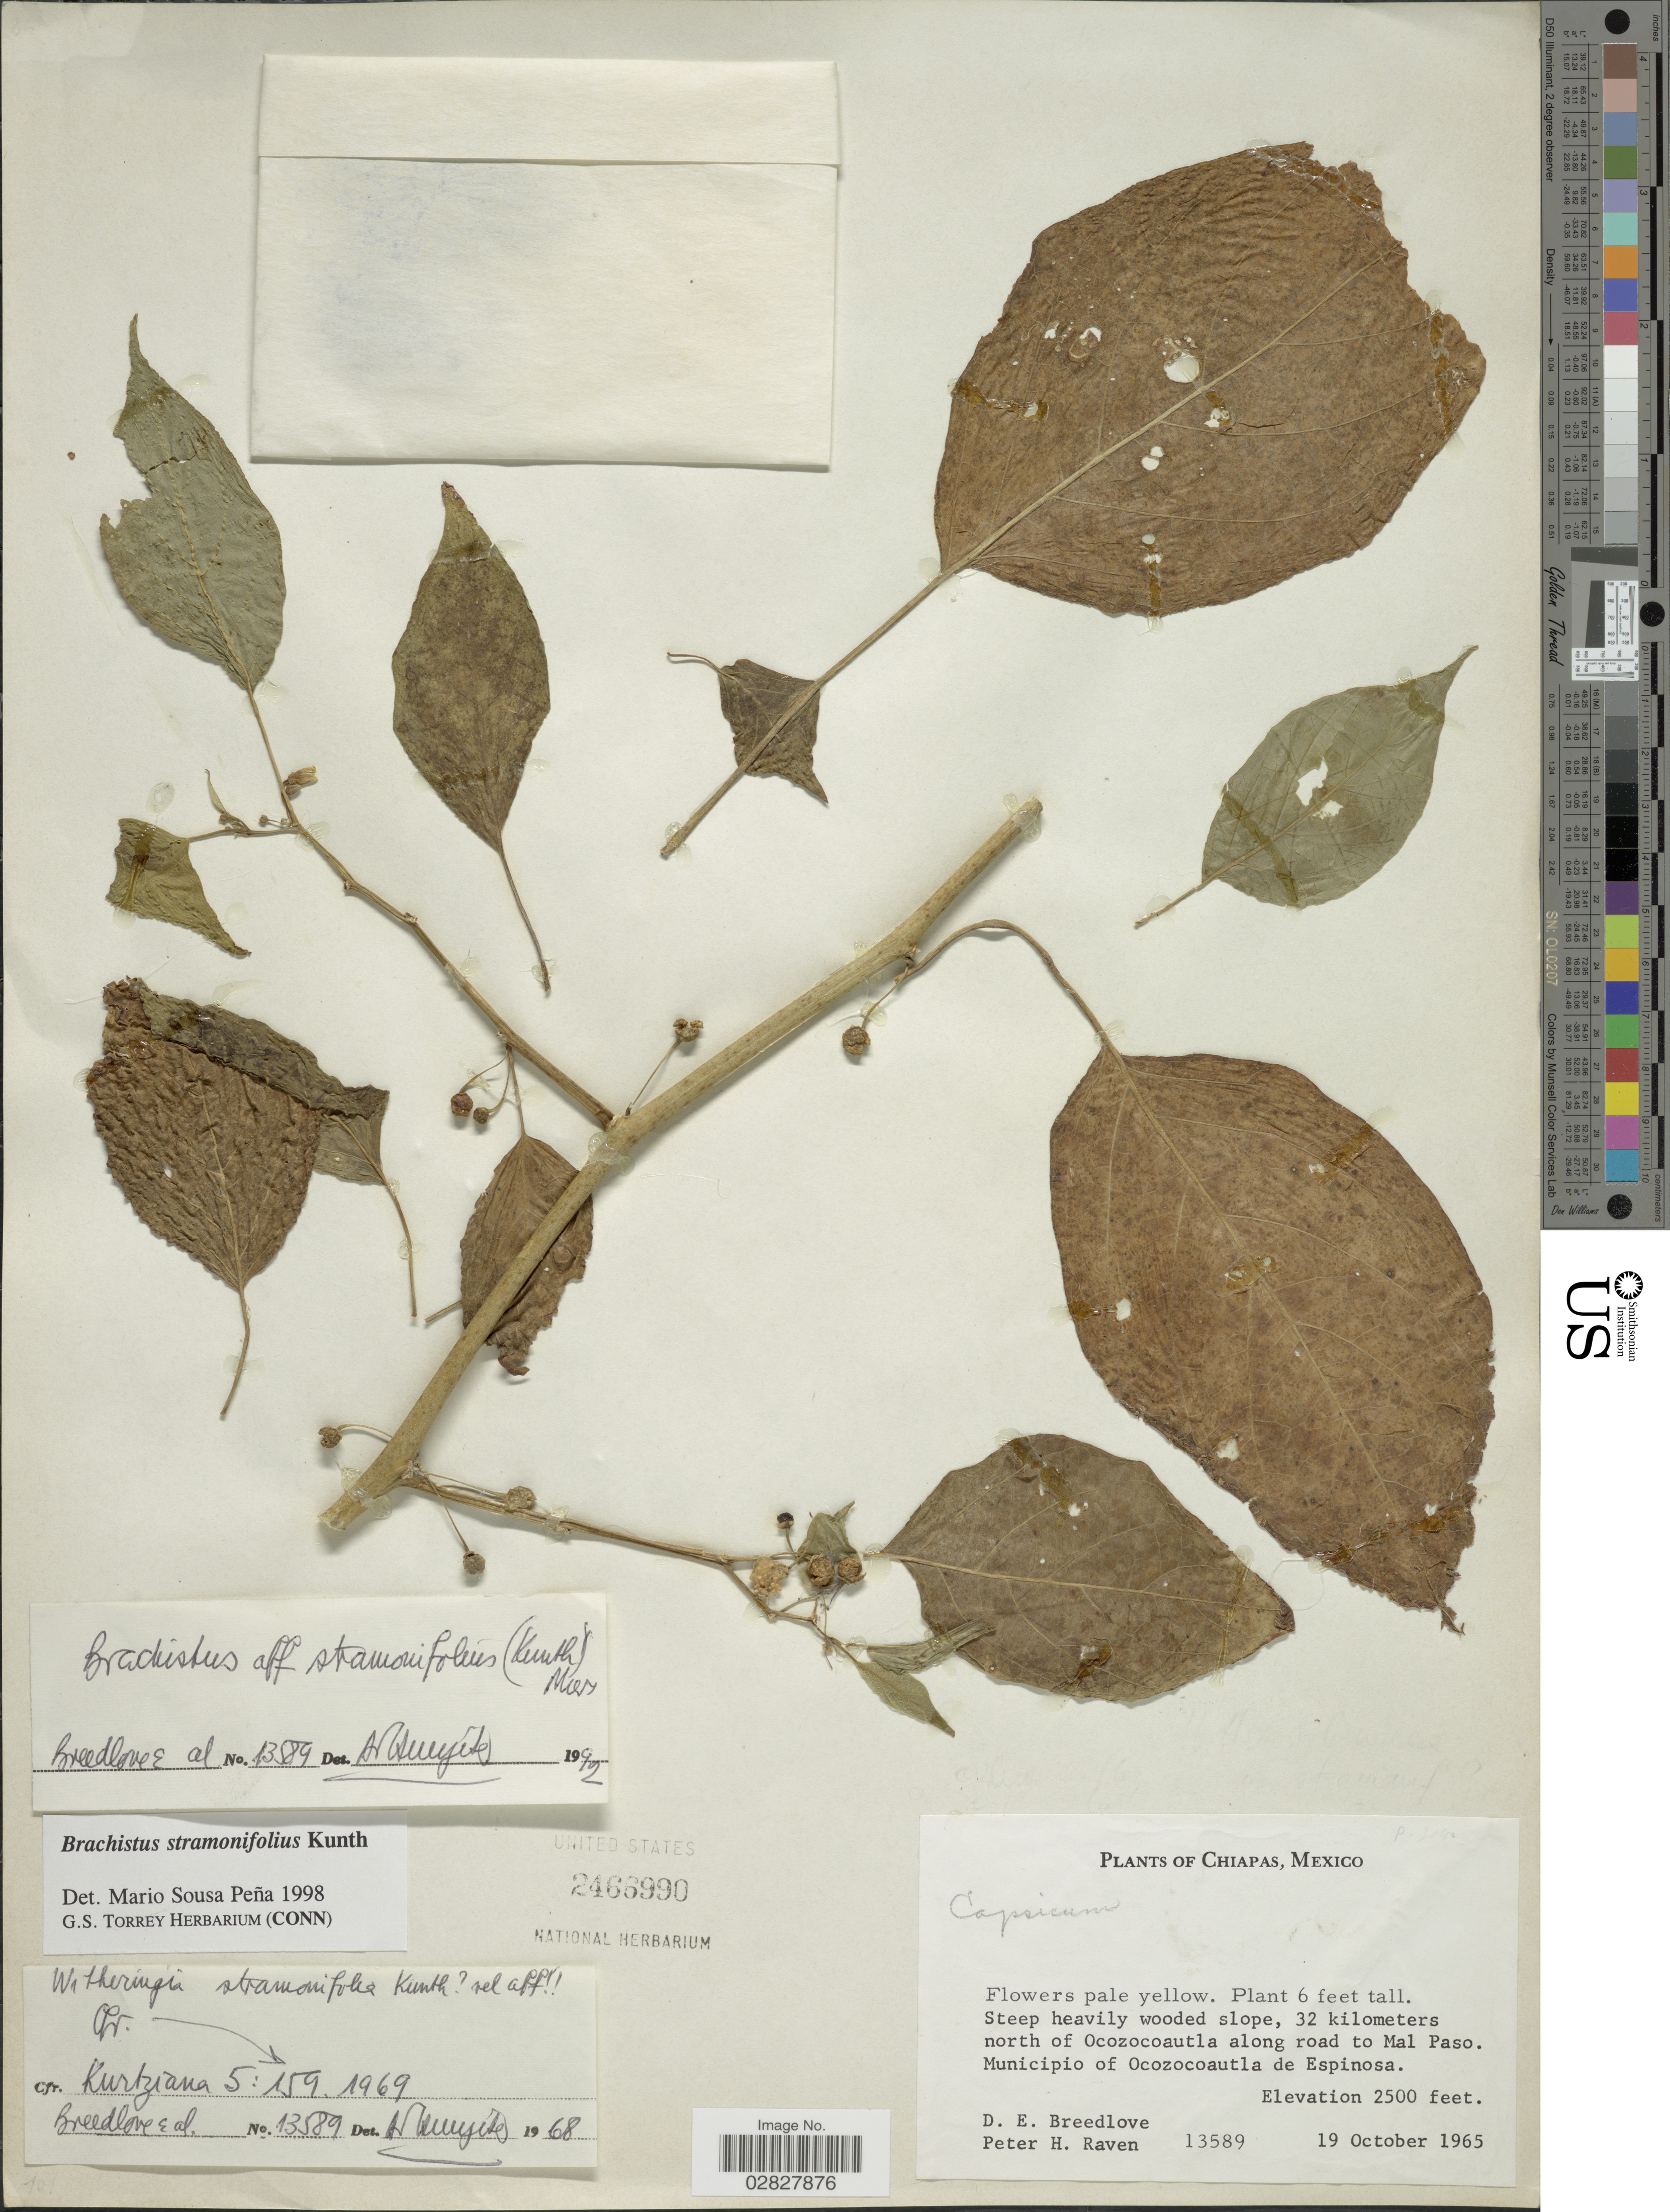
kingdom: Plantae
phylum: Tracheophyta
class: Magnoliopsida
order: Solanales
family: Solanaceae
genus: Brachistus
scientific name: Brachistus stramonifolius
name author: (Kunth) Miers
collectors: D. E. Breedlove & P. Raven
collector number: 13589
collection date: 1965-10-19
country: Mexico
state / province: Chiapas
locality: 32 kilometers north of Ocozocoautla along road to Mal Paso, Municipio of Ocozocoautla de Espinosa.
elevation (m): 762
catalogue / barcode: US 2466990